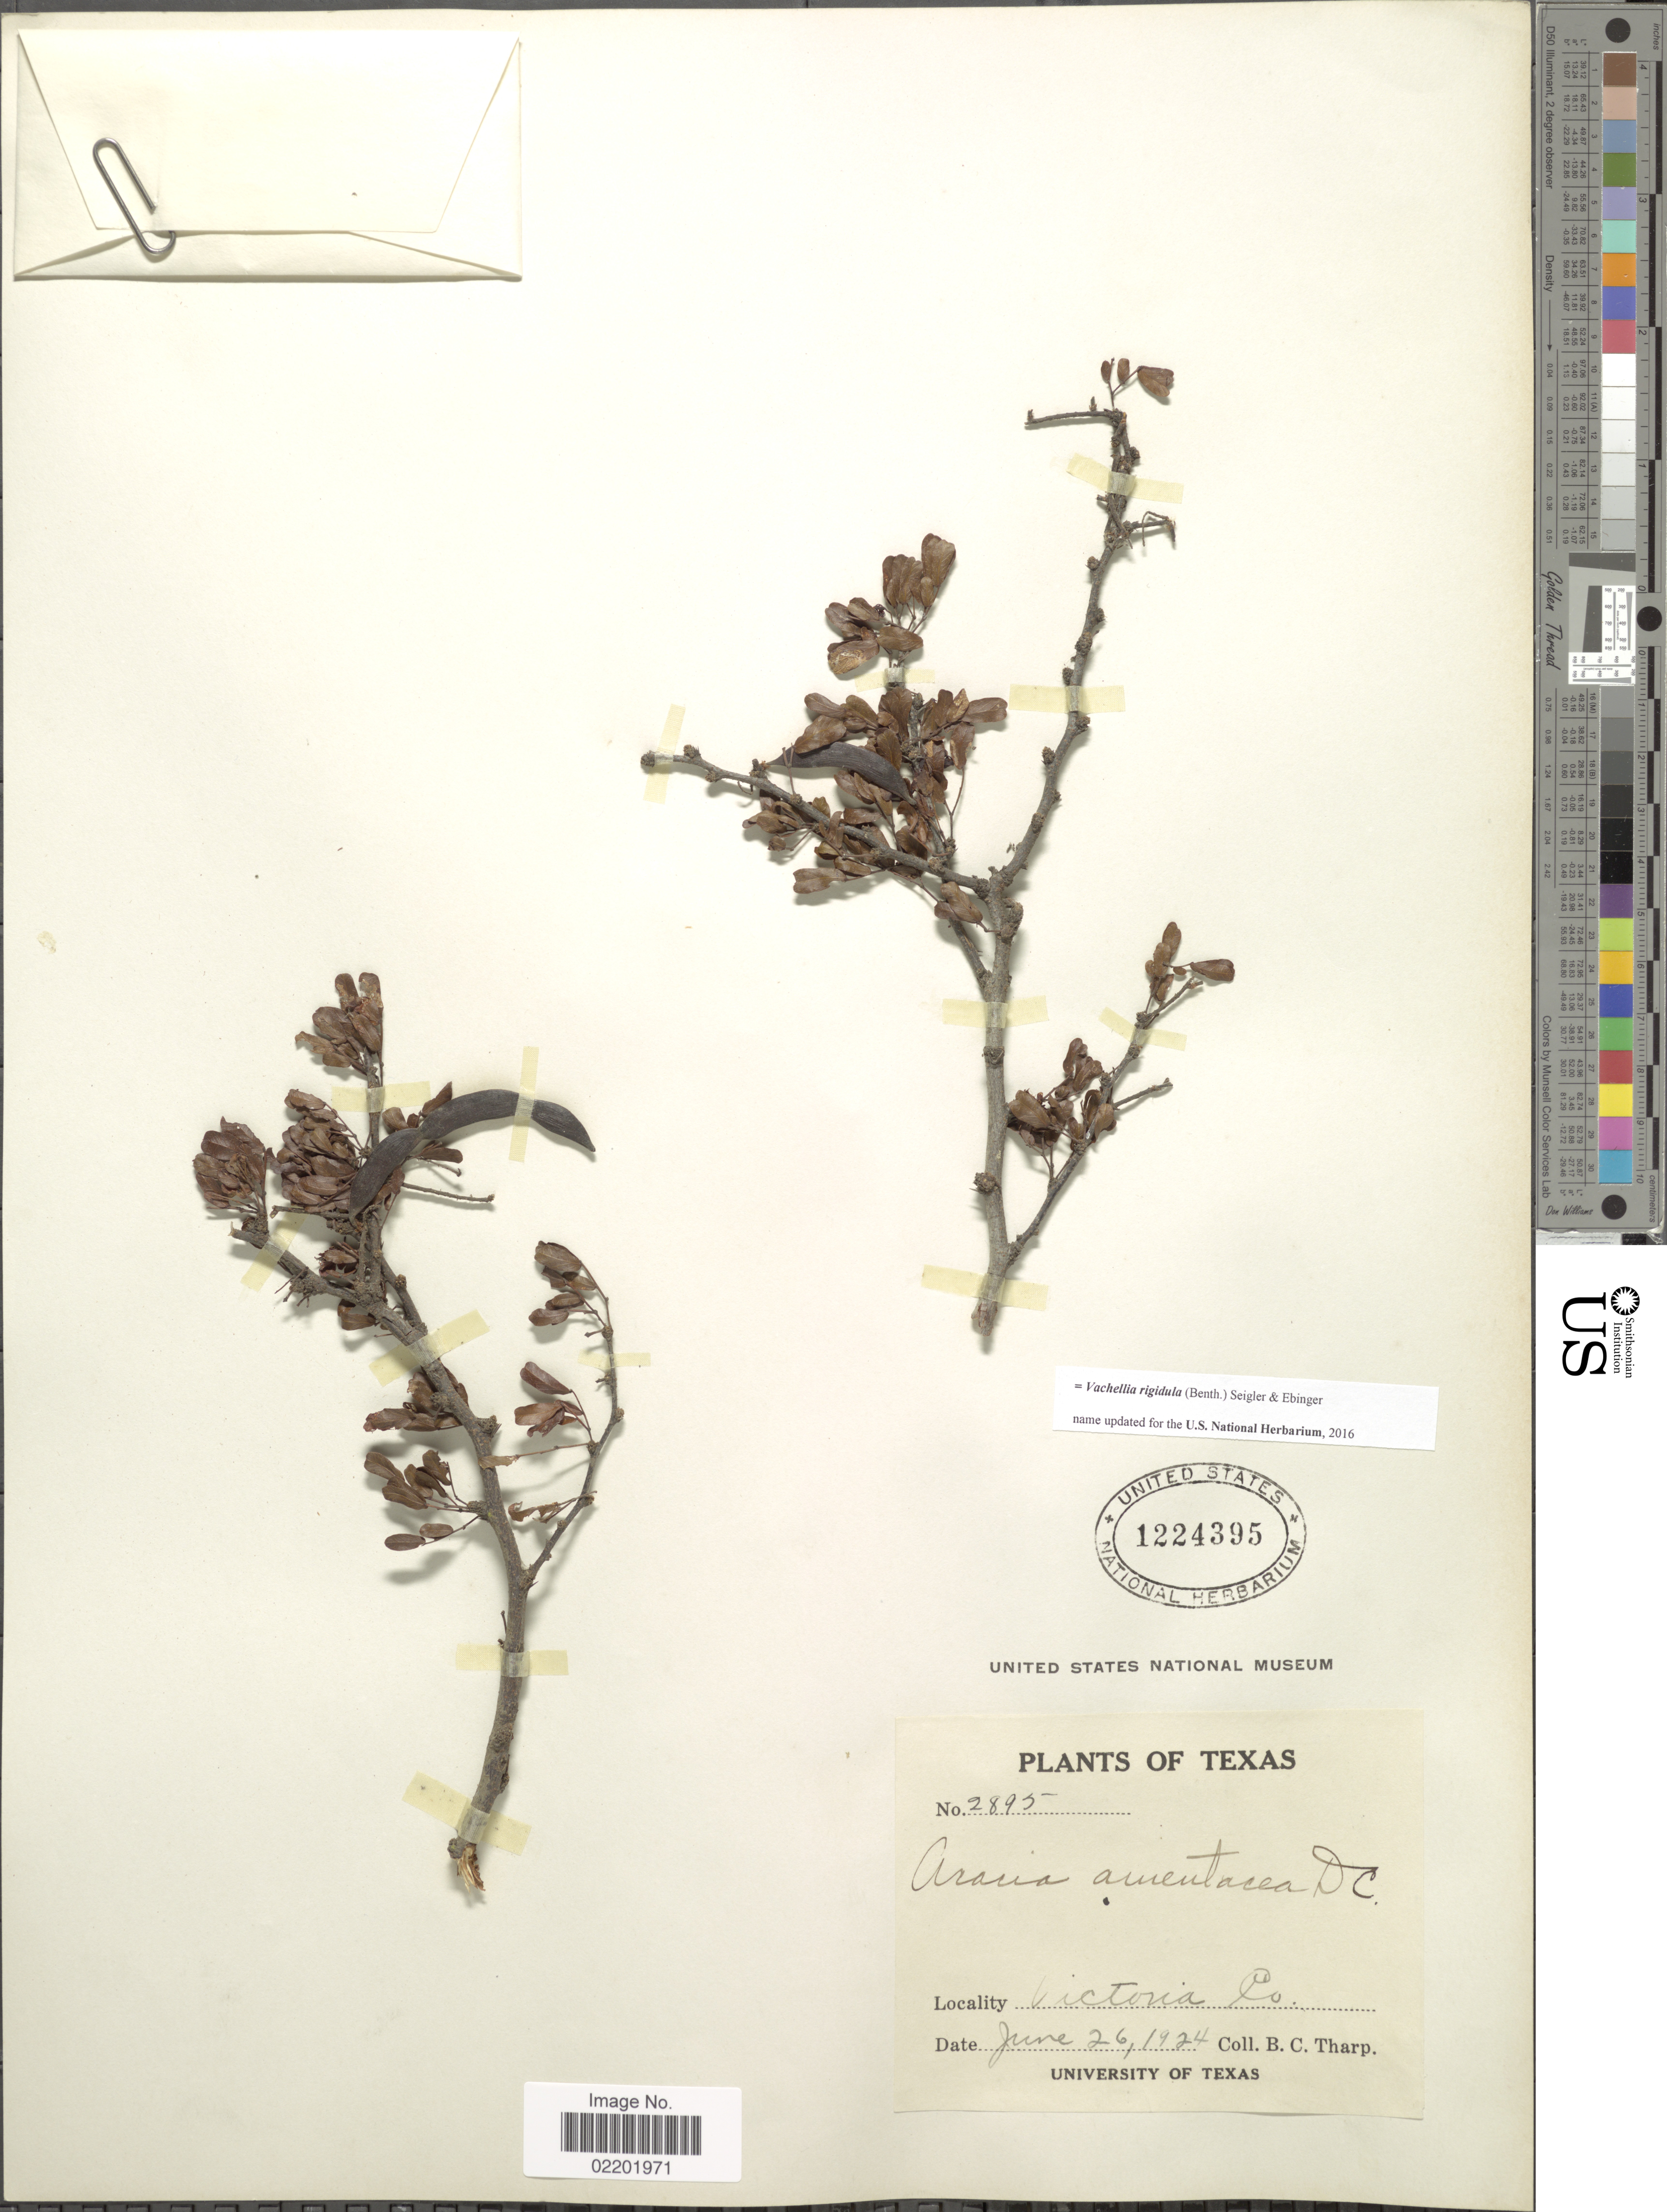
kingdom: Plantae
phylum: Tracheophyta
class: Magnoliopsida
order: Fabales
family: Fabaceae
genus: Vachellia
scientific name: Vachellia rigidula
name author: (Benth.) Seigler & Ebinger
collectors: B. C. Tharp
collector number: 2895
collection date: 1924-06-26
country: United States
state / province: Texas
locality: Victoria Co.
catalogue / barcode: US 1224395